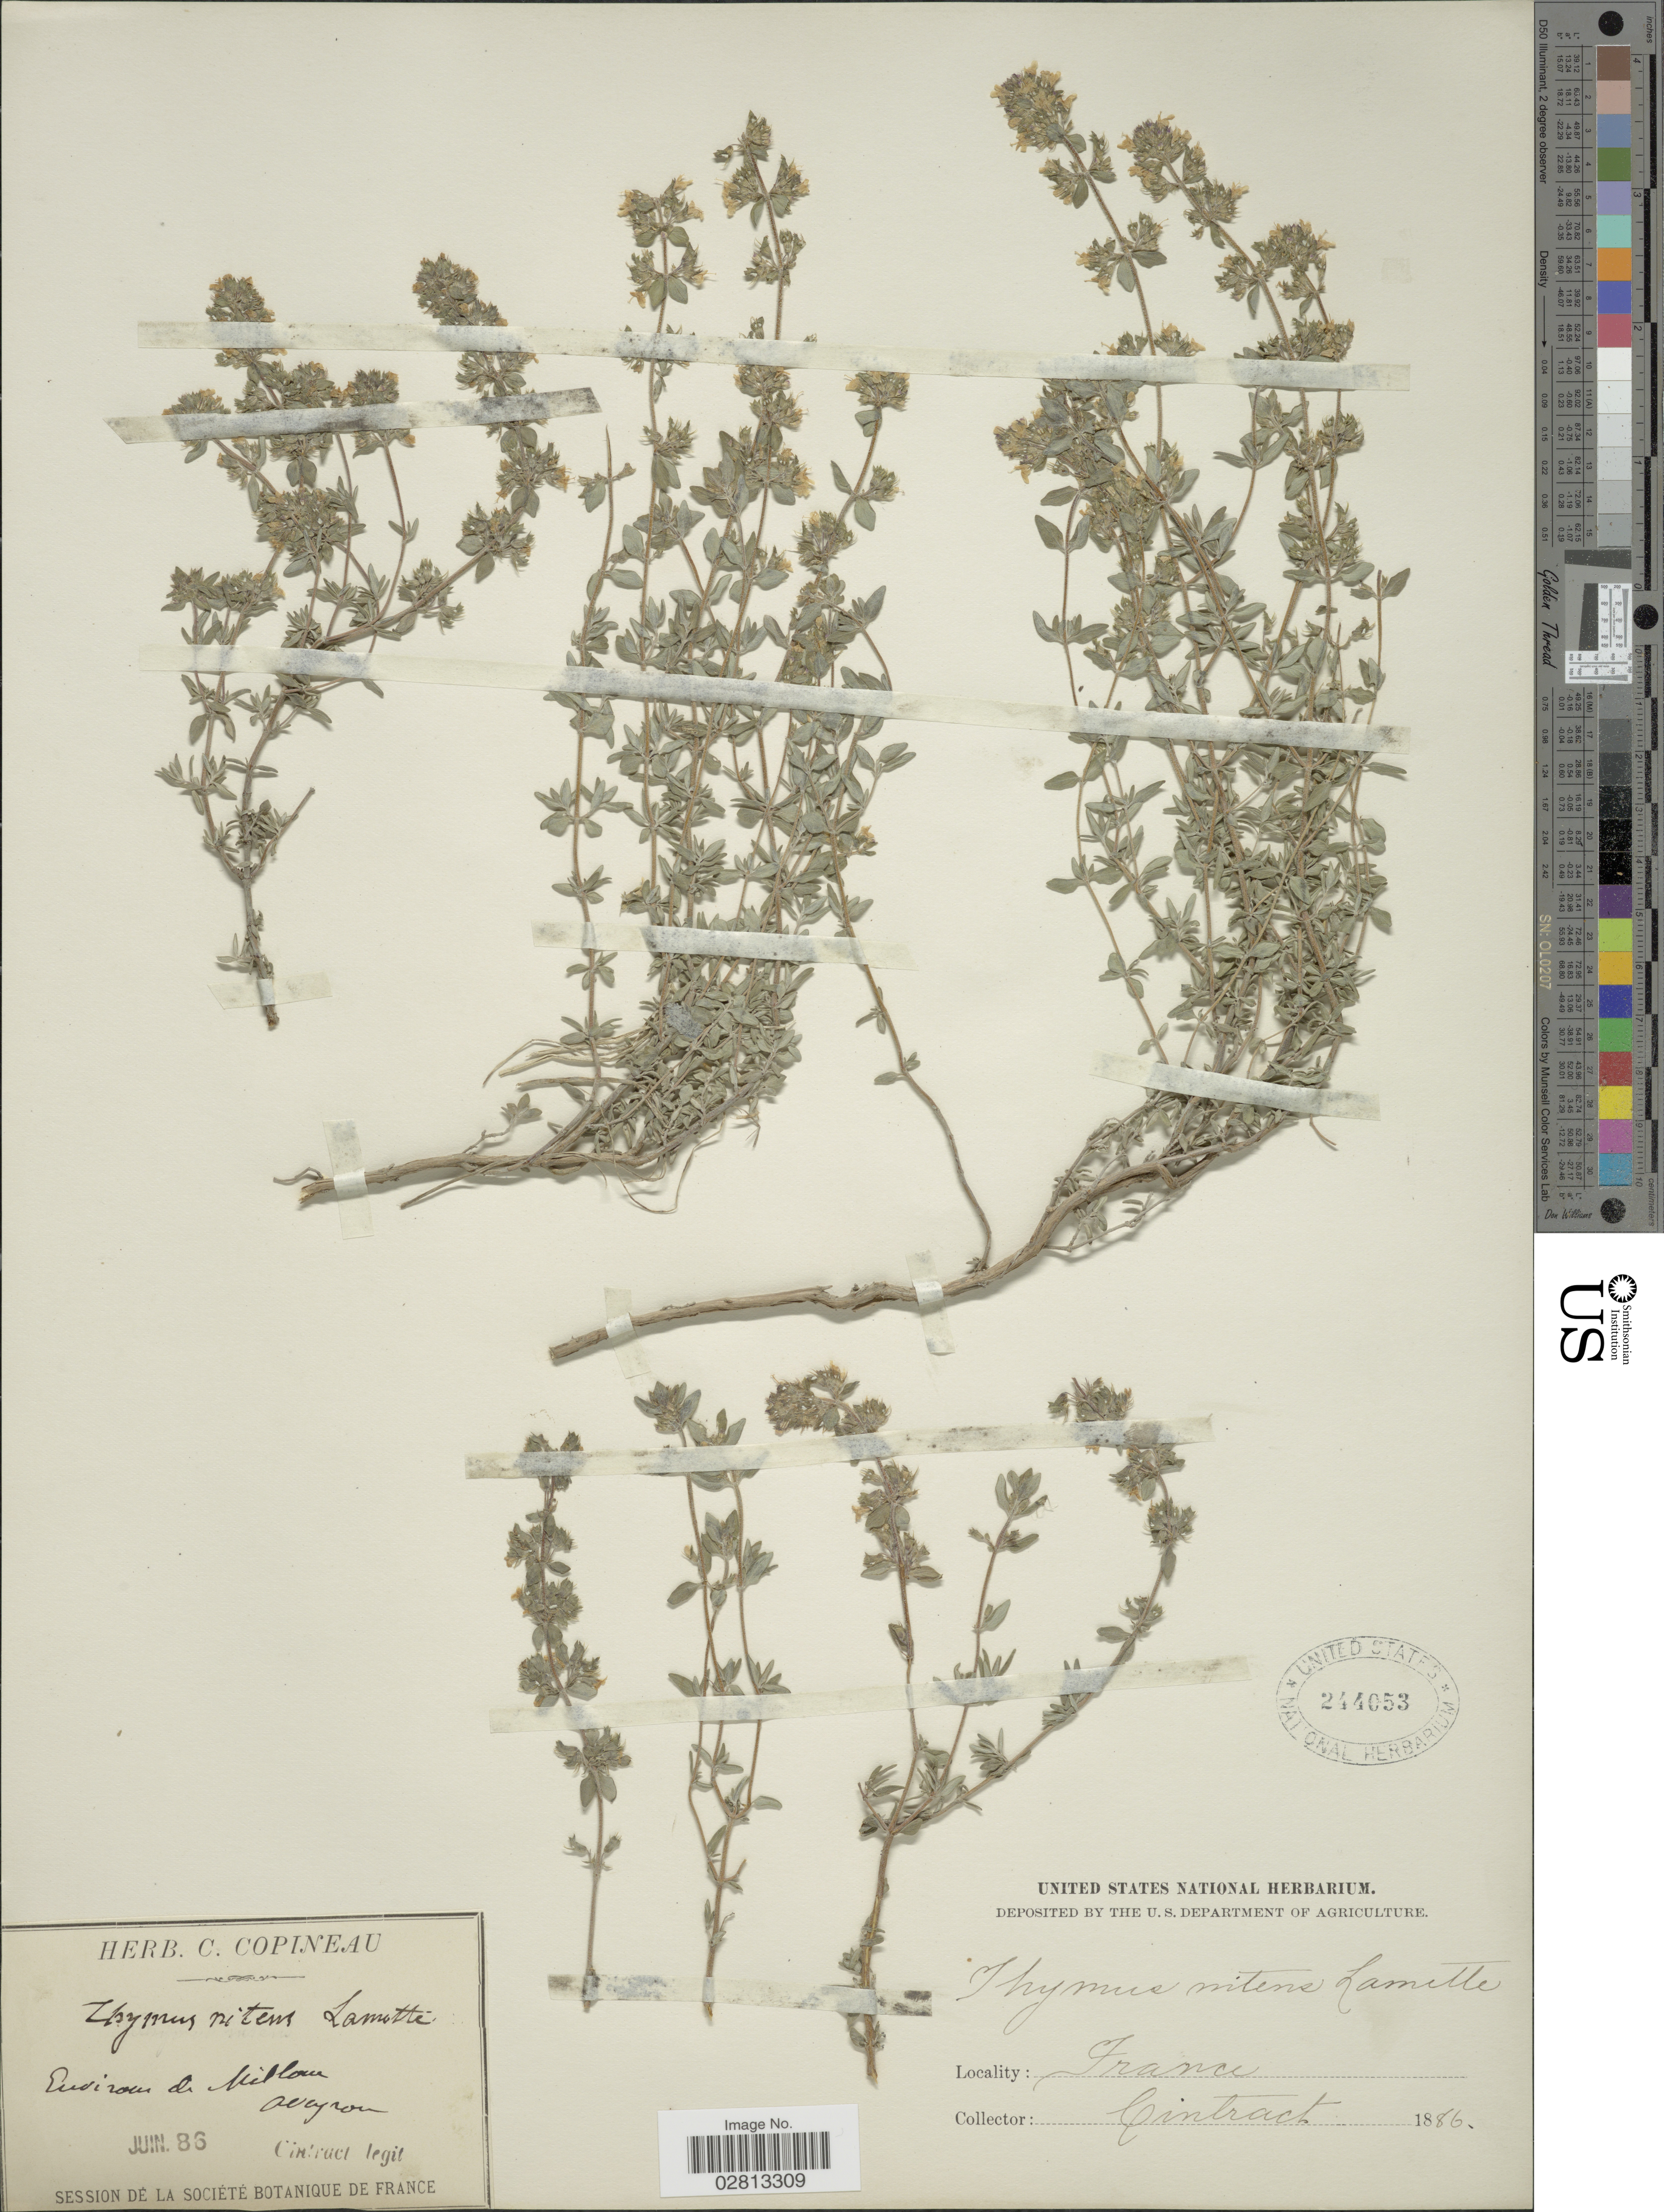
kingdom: Plantae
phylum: Tracheophyta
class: Magnoliopsida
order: Lamiales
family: Lamiaceae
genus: Thymus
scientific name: Thymus nitens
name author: Lamotte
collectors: Gintract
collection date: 1886-06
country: France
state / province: Occitanie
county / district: Aveyron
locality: Environ de Nillow [interpreted], Aveyron [interpreted].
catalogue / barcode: US 244053